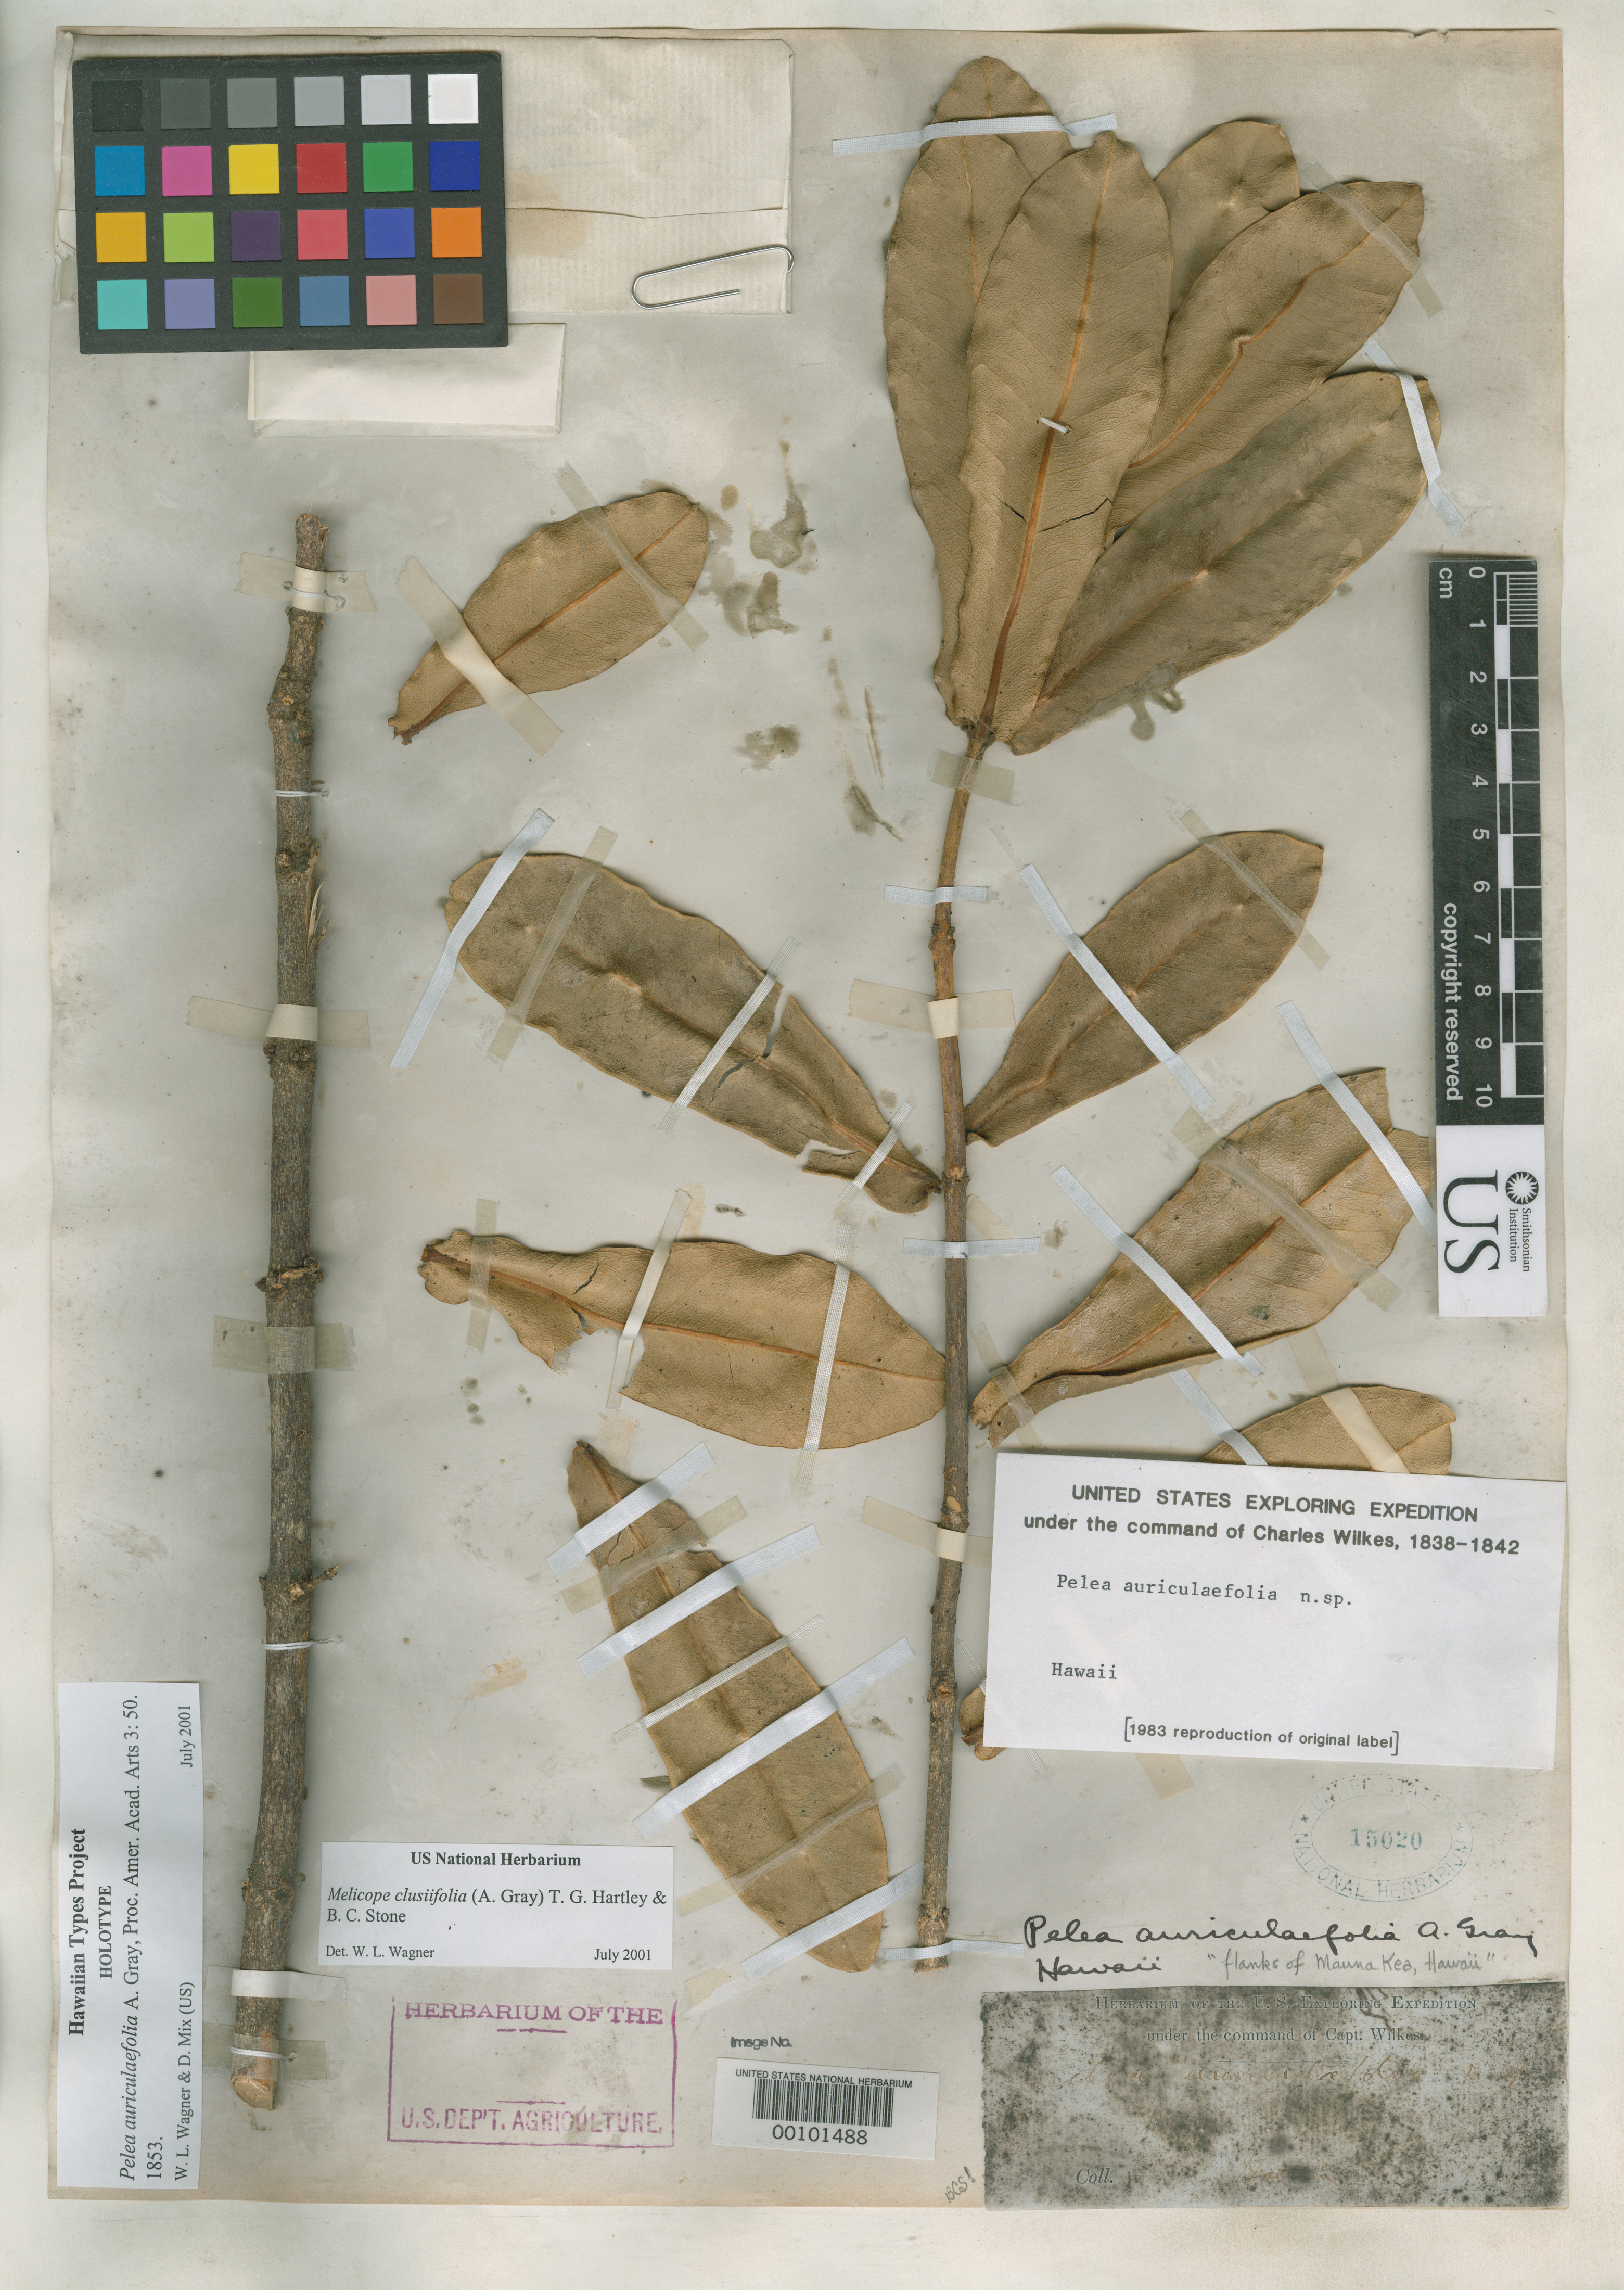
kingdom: Plantae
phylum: Tracheophyta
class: Magnoliopsida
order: Sapindales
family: Rutaceae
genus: Pelea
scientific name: Pelea auriculaefolia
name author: A. Gray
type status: Holotype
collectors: Wilkes Explor. Exped.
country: United States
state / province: Hawaii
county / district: Hawaii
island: Hawaii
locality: Mauna Kea.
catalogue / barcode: US 15020